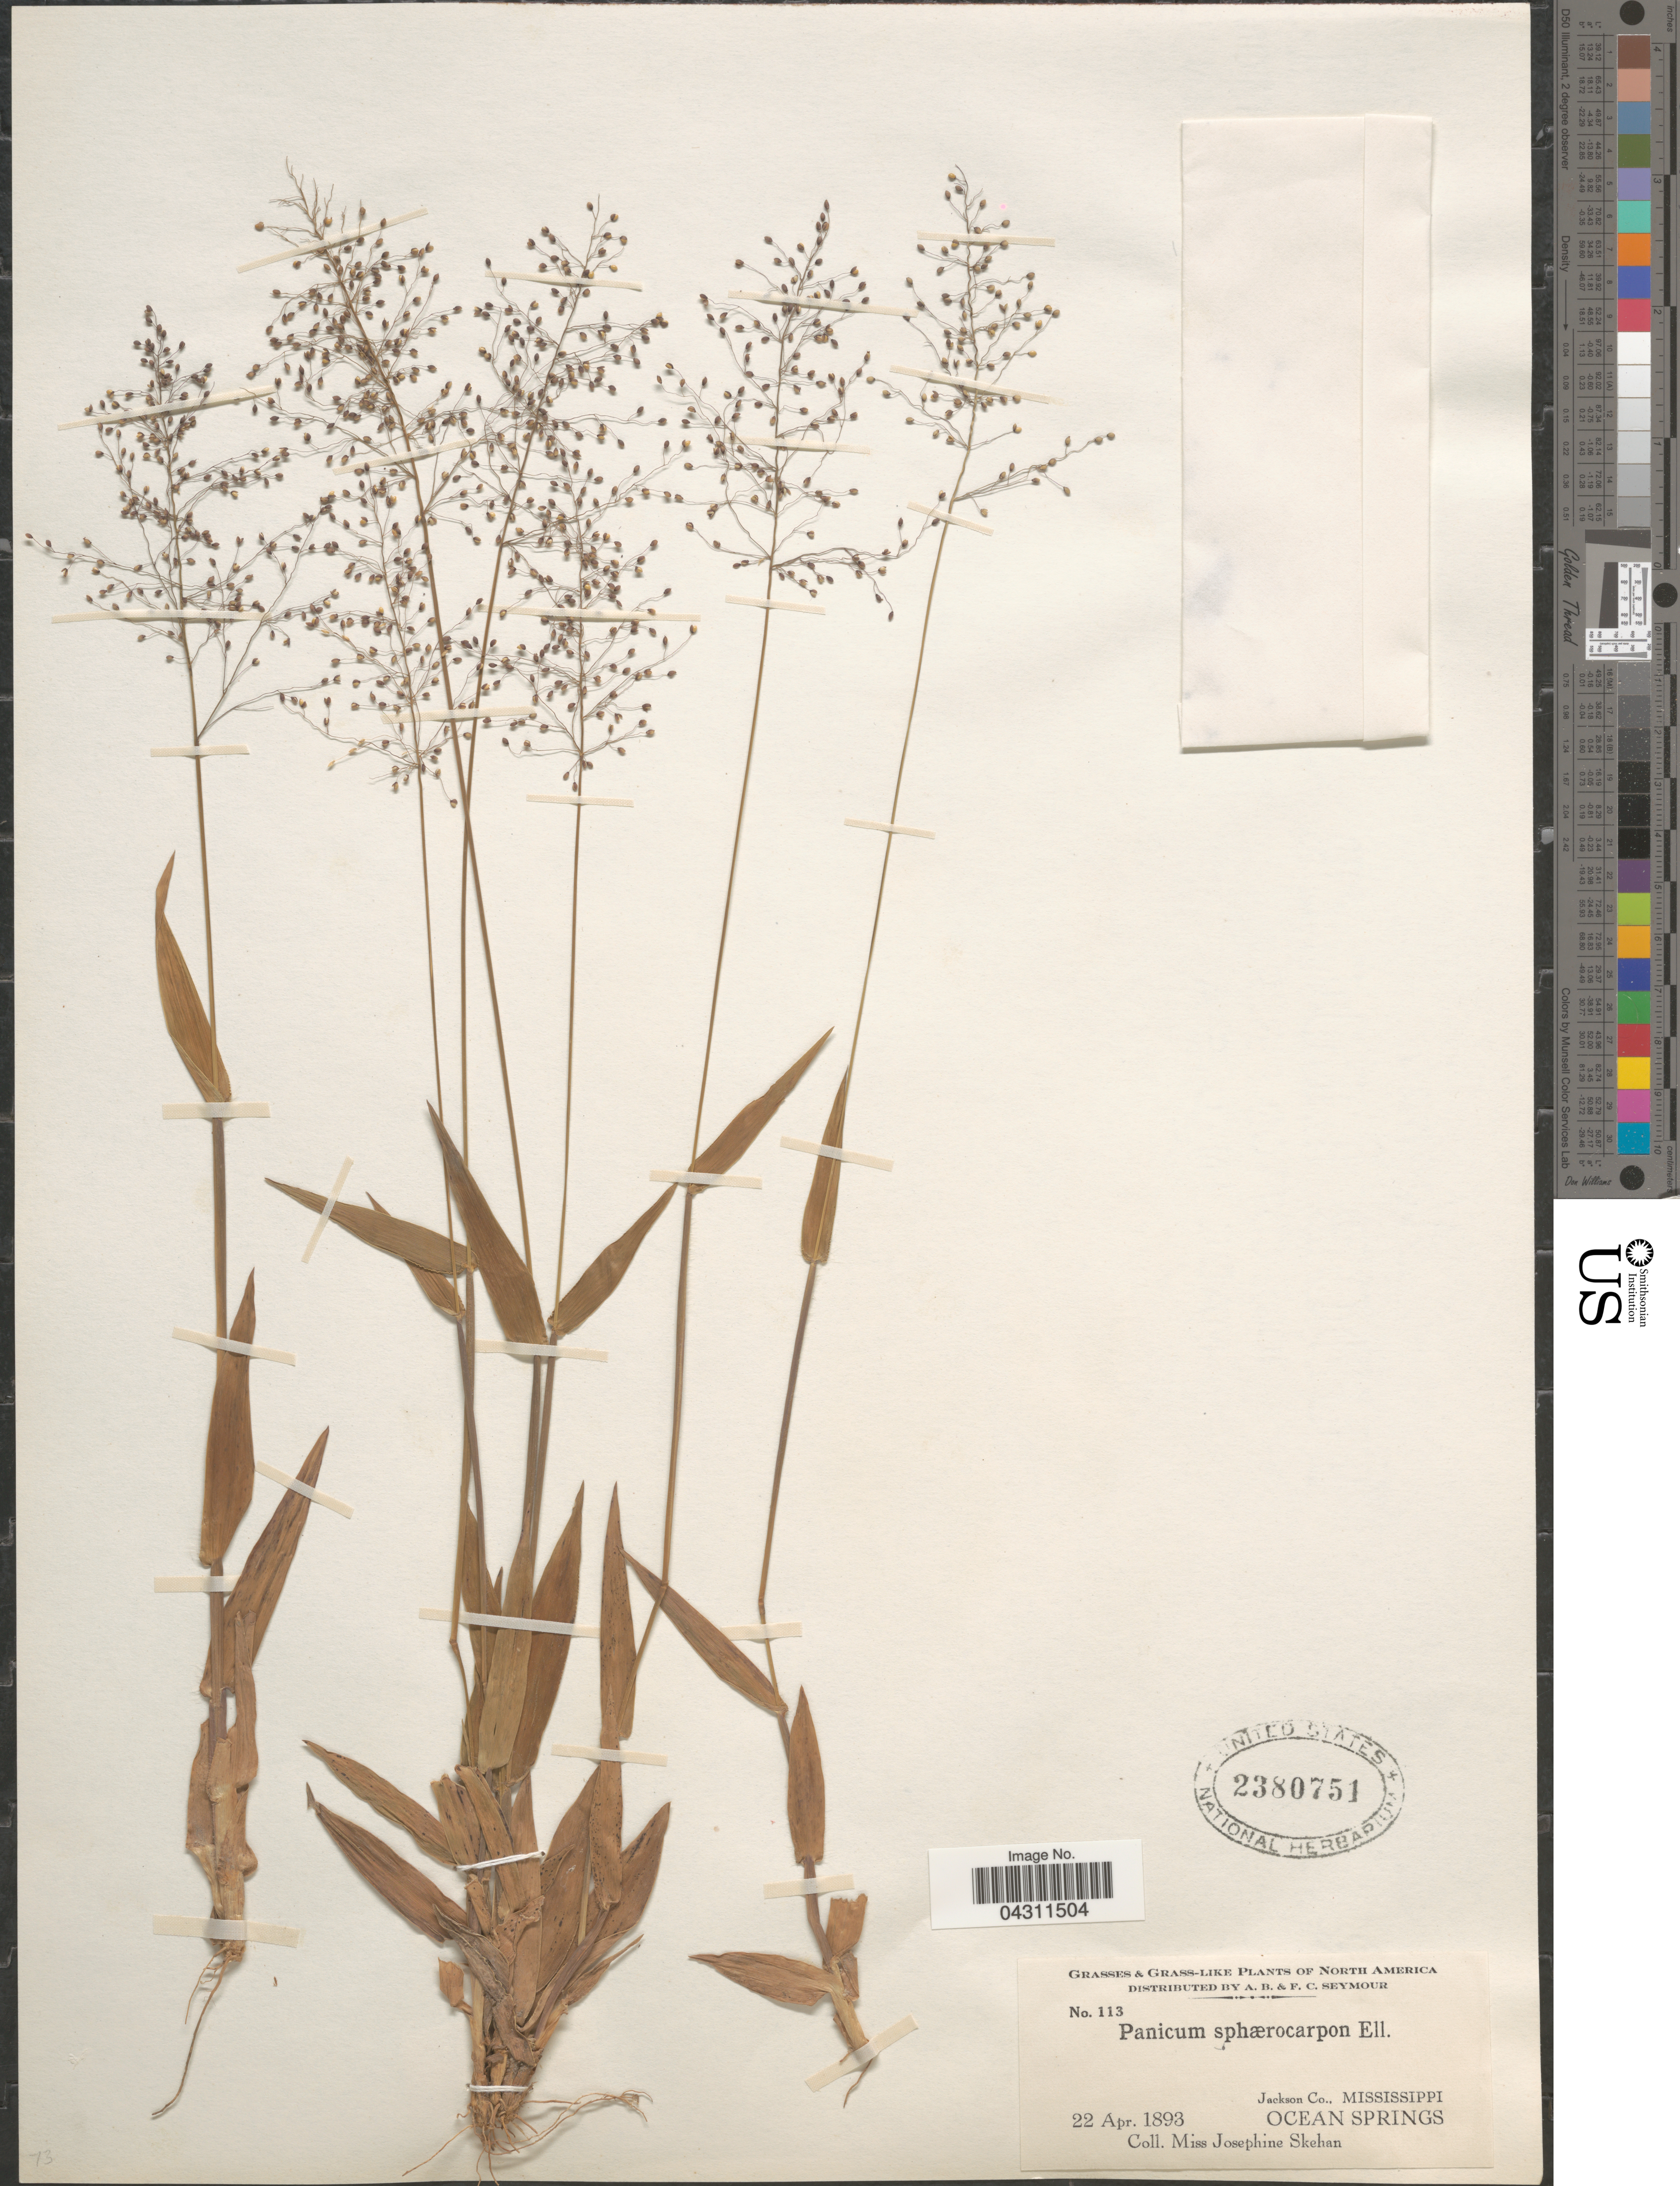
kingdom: Plantae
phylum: Tracheophyta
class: Liliopsida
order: Poales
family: Poaceae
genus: Dichanthelium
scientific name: Dichanthelium sphaerocarpon var. sphaerocarpon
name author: (Elliott) Gould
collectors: J. Skehan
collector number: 113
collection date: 1893-04-22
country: United States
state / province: Mississippi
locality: Jackson Co., Ocean Springs.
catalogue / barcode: US 2380751